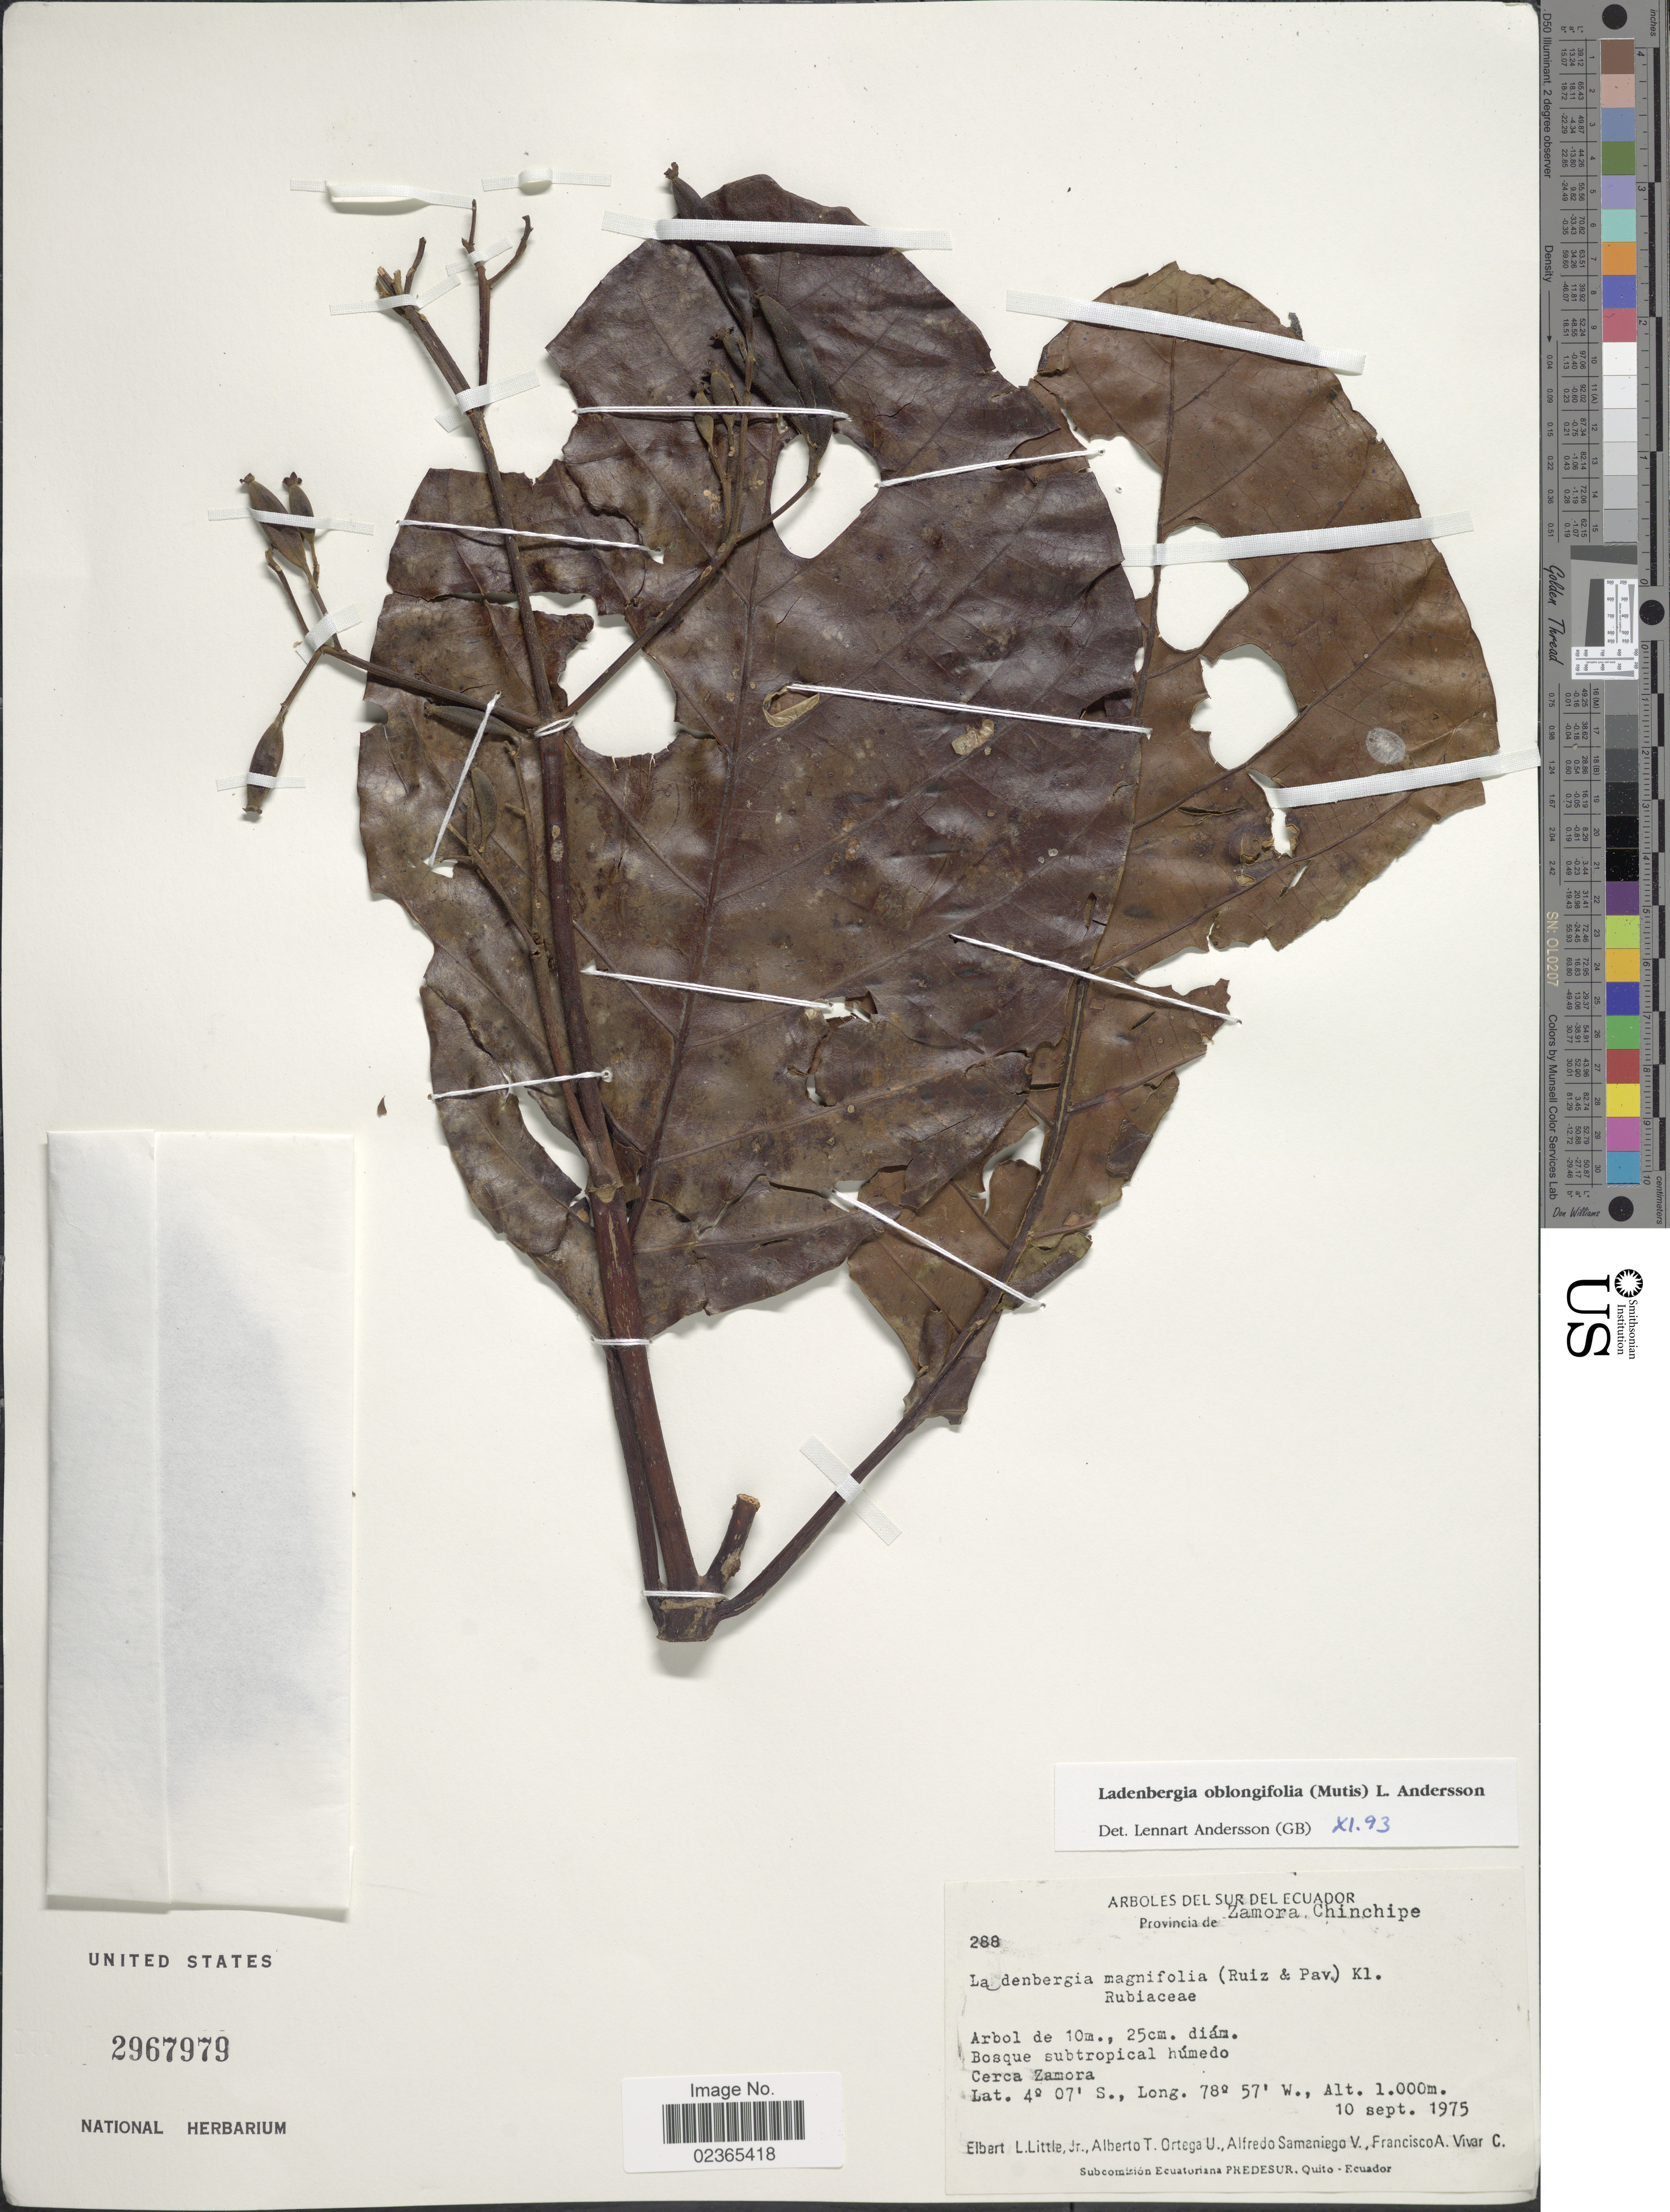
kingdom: Plantae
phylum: Tracheophyta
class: Magnoliopsida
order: Gentianales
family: Rubiaceae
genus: Ladenbergia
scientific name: Ladenbergia oblongifolia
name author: (Mutis) L. Andersson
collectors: E. L. Little, A. T. Ortega U., A. Samaniago V. & F. A. Vivar C.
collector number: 288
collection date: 1975-09-10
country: Ecuador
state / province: Zamora-Chinchipe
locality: Bosque subtropical humedo, Cerca Zamora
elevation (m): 1000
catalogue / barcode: US 2967979